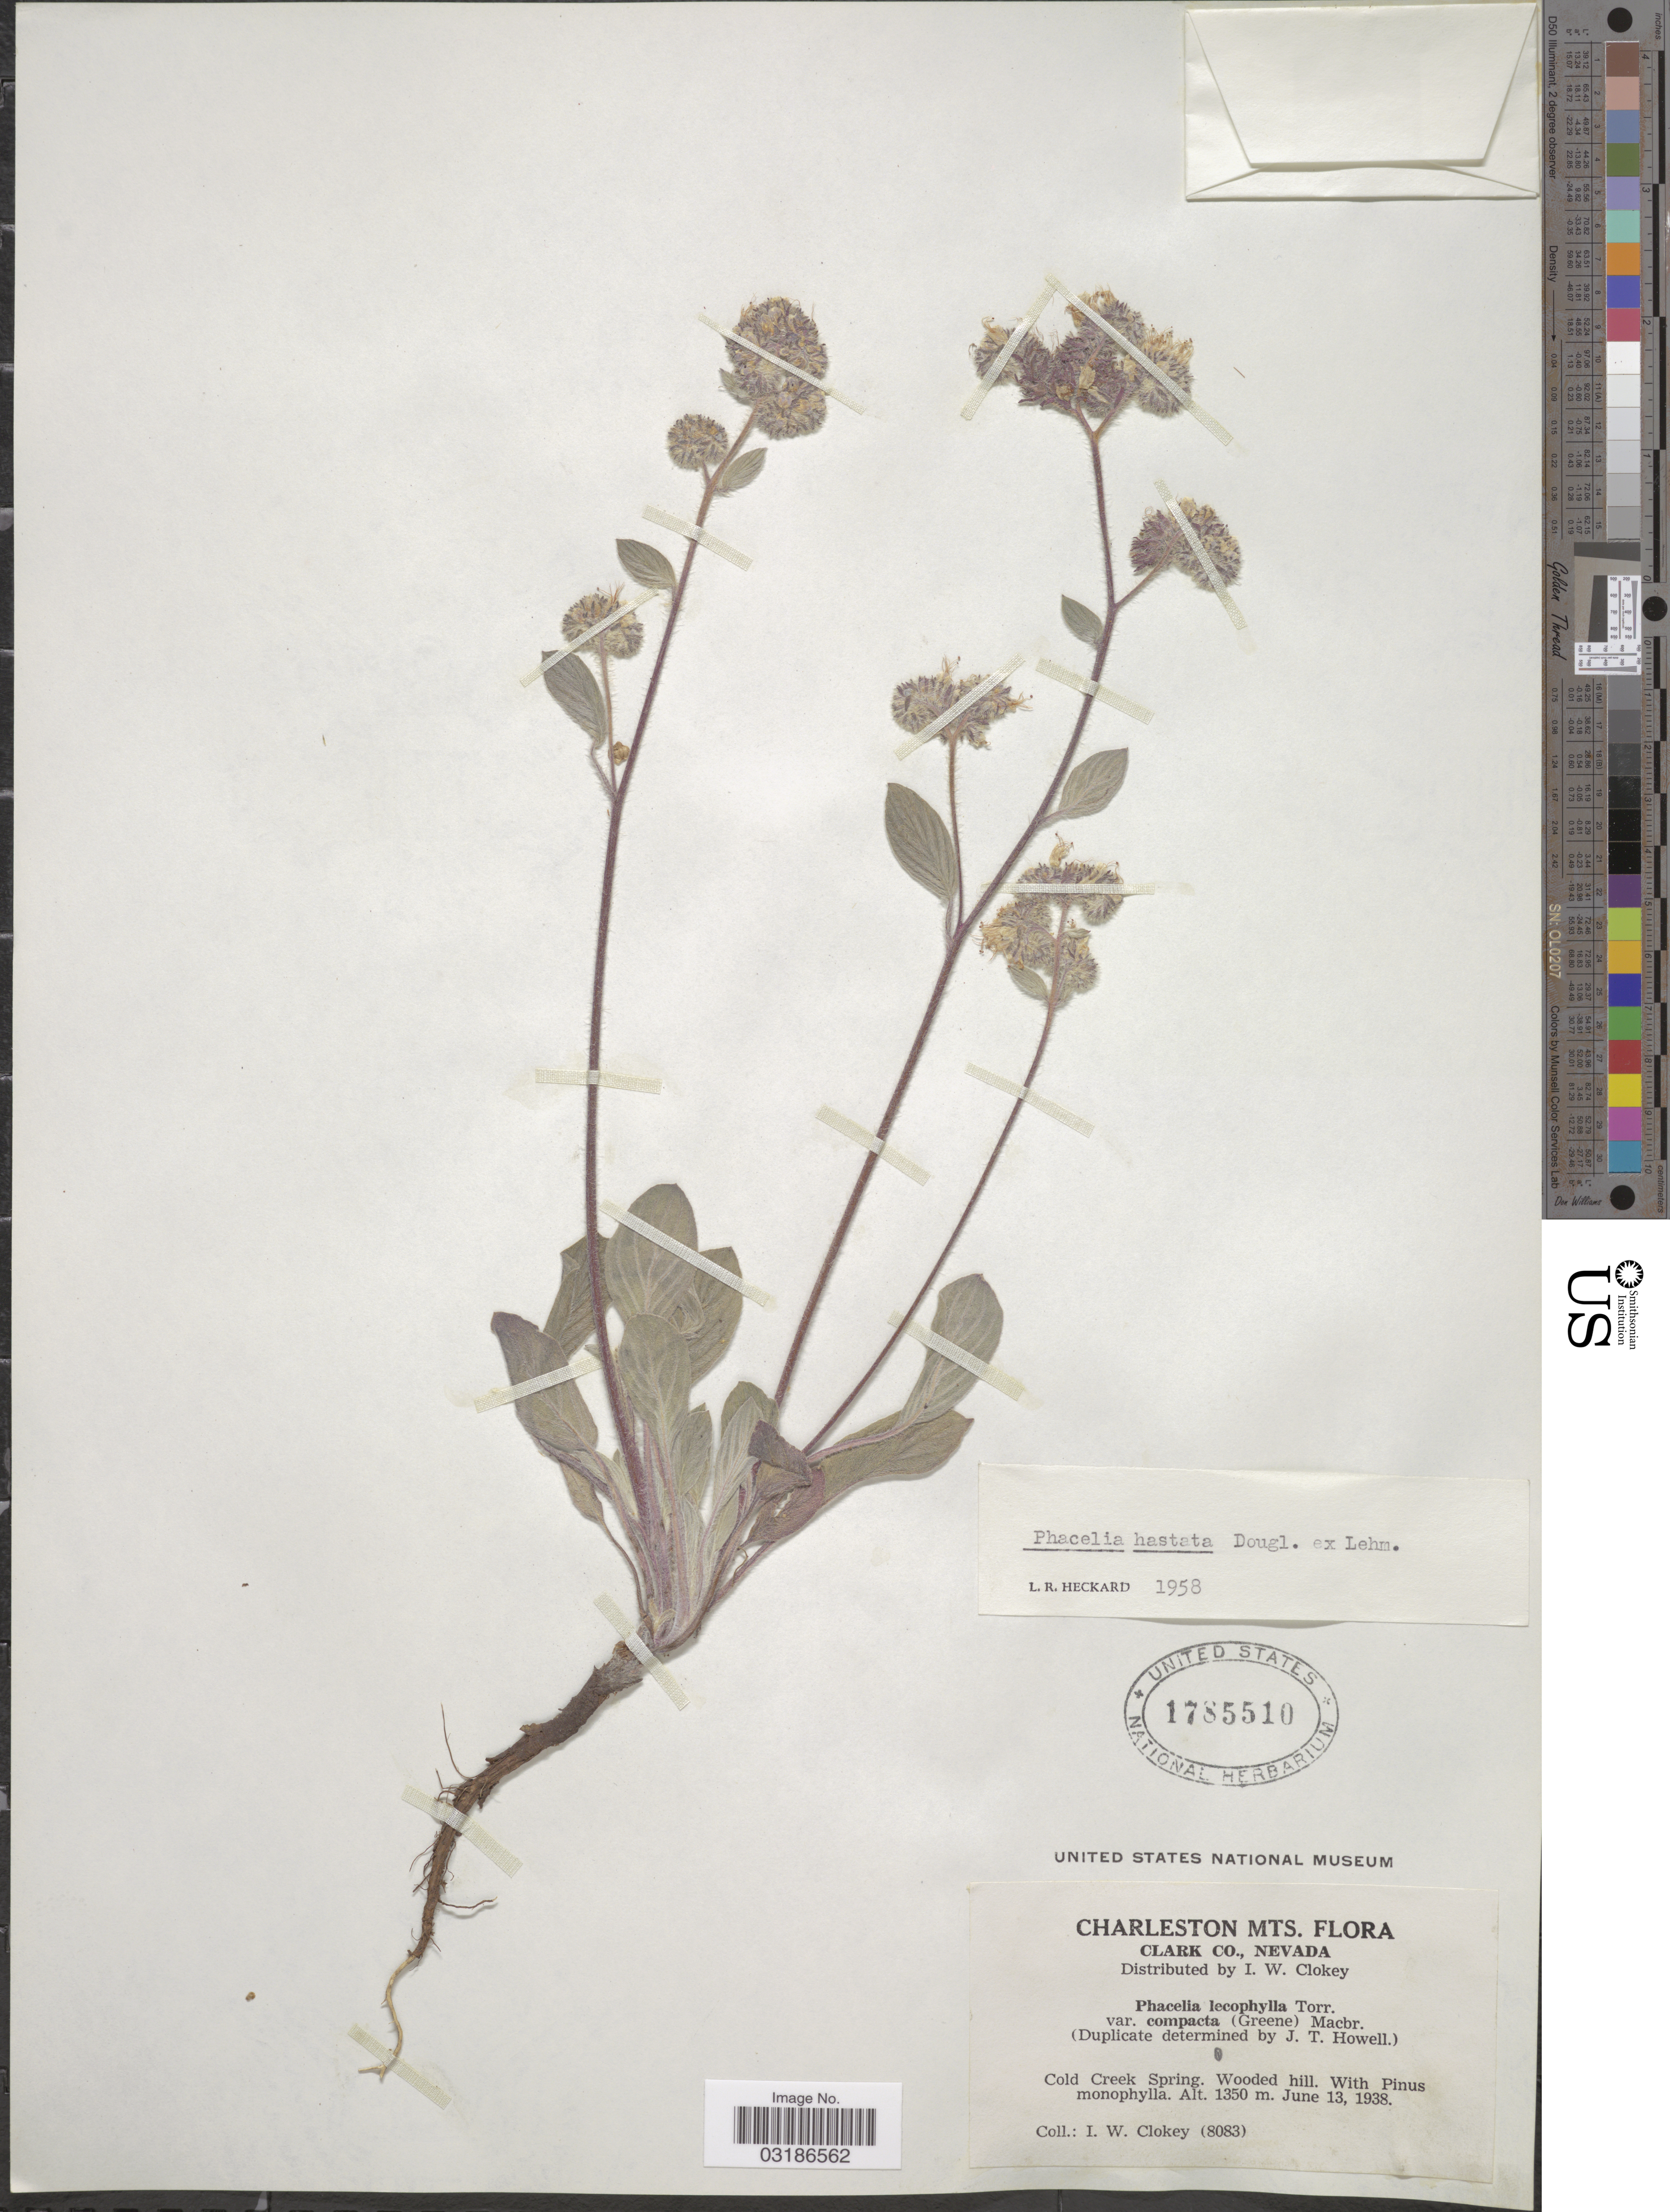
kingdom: Plantae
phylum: Tracheophyta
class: Magnoliopsida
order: Boraginales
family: Hydrophyllaceae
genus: Phacelia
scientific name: Phacelia hastata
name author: Douglas ex Lehm.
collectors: I. W. Clokey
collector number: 8083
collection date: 1938-06-13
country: United States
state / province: Nevada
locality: Charleston Mts., Clark Co., Cold Creek Spring, Wooded hill.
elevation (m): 1350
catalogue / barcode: US 1785510